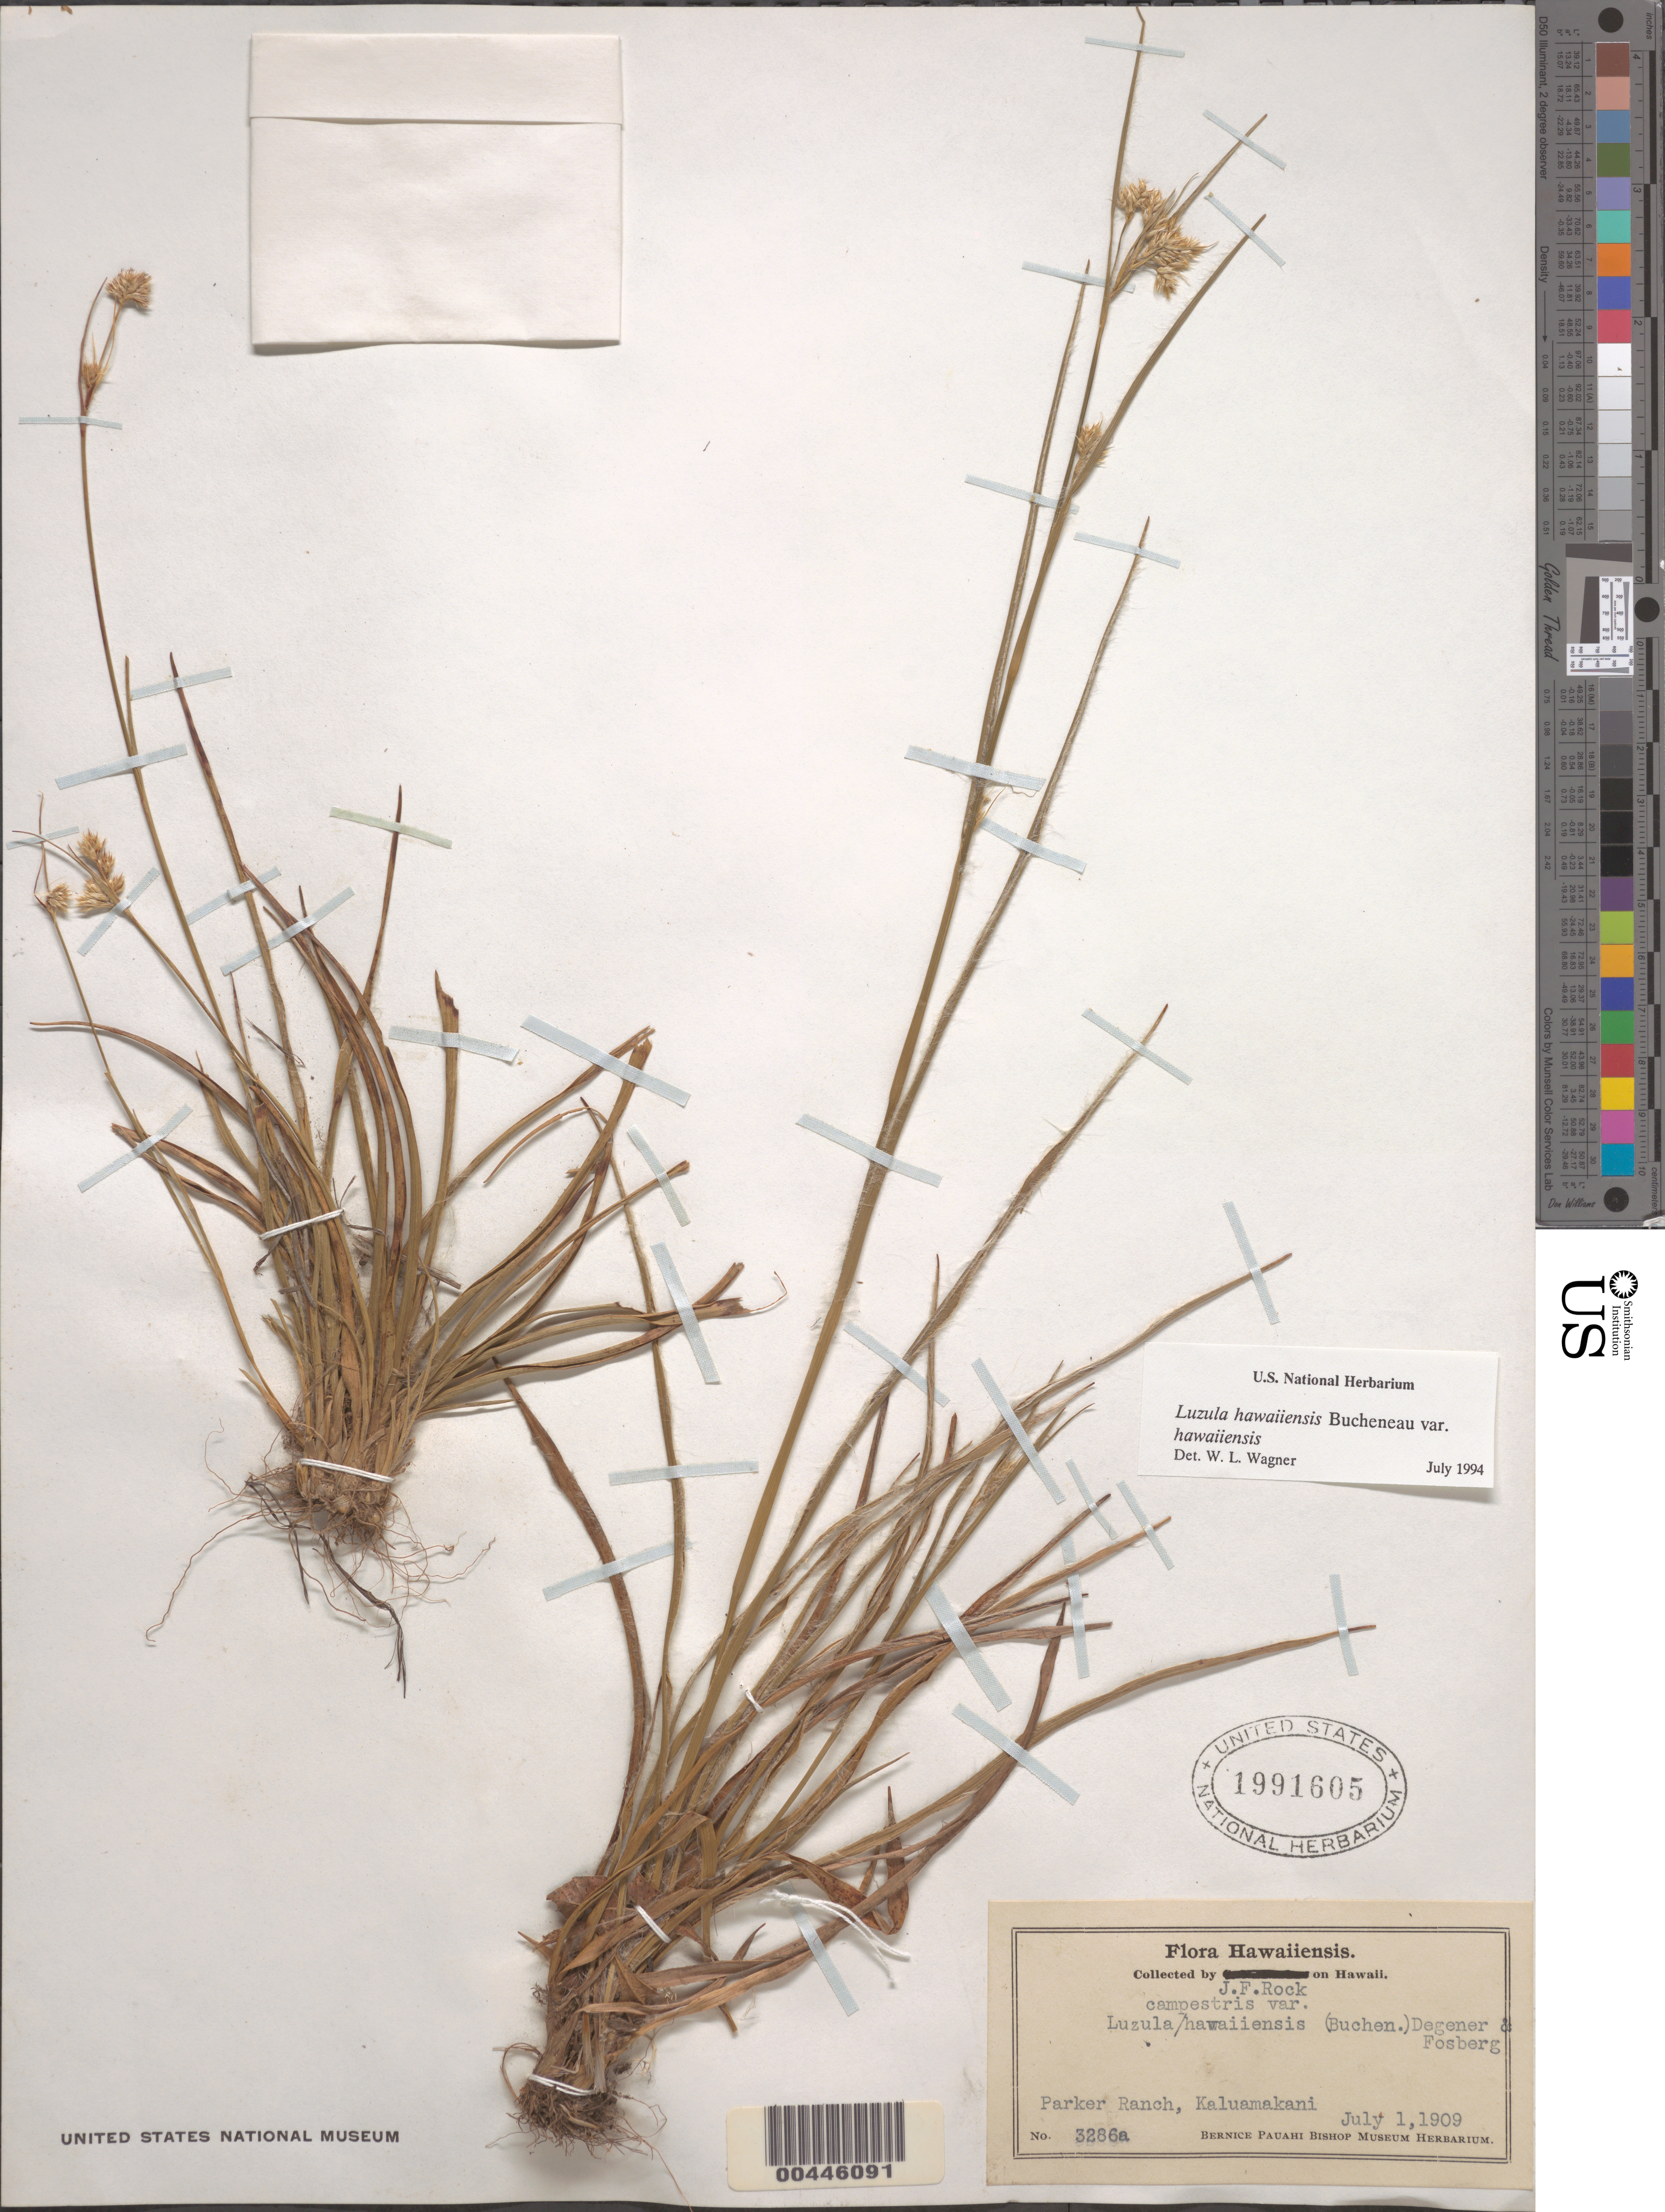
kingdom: Plantae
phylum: Tracheophyta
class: Liliopsida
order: Poales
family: Juncaceae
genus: Luzula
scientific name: Luzula hawaiiensis var. hawaiiensis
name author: Buchenau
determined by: Wagner, W. L., (BOT), Smithsonian Institution - National Museum of Natural History (UNITED STATES)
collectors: J. F. Rock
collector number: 3286a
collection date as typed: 1 Jul 1909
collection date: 1909-07-01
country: United States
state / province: Hawaii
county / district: Hawaii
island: Hawaii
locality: Parker Ranch, Kaluamakani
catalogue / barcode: US 1991605